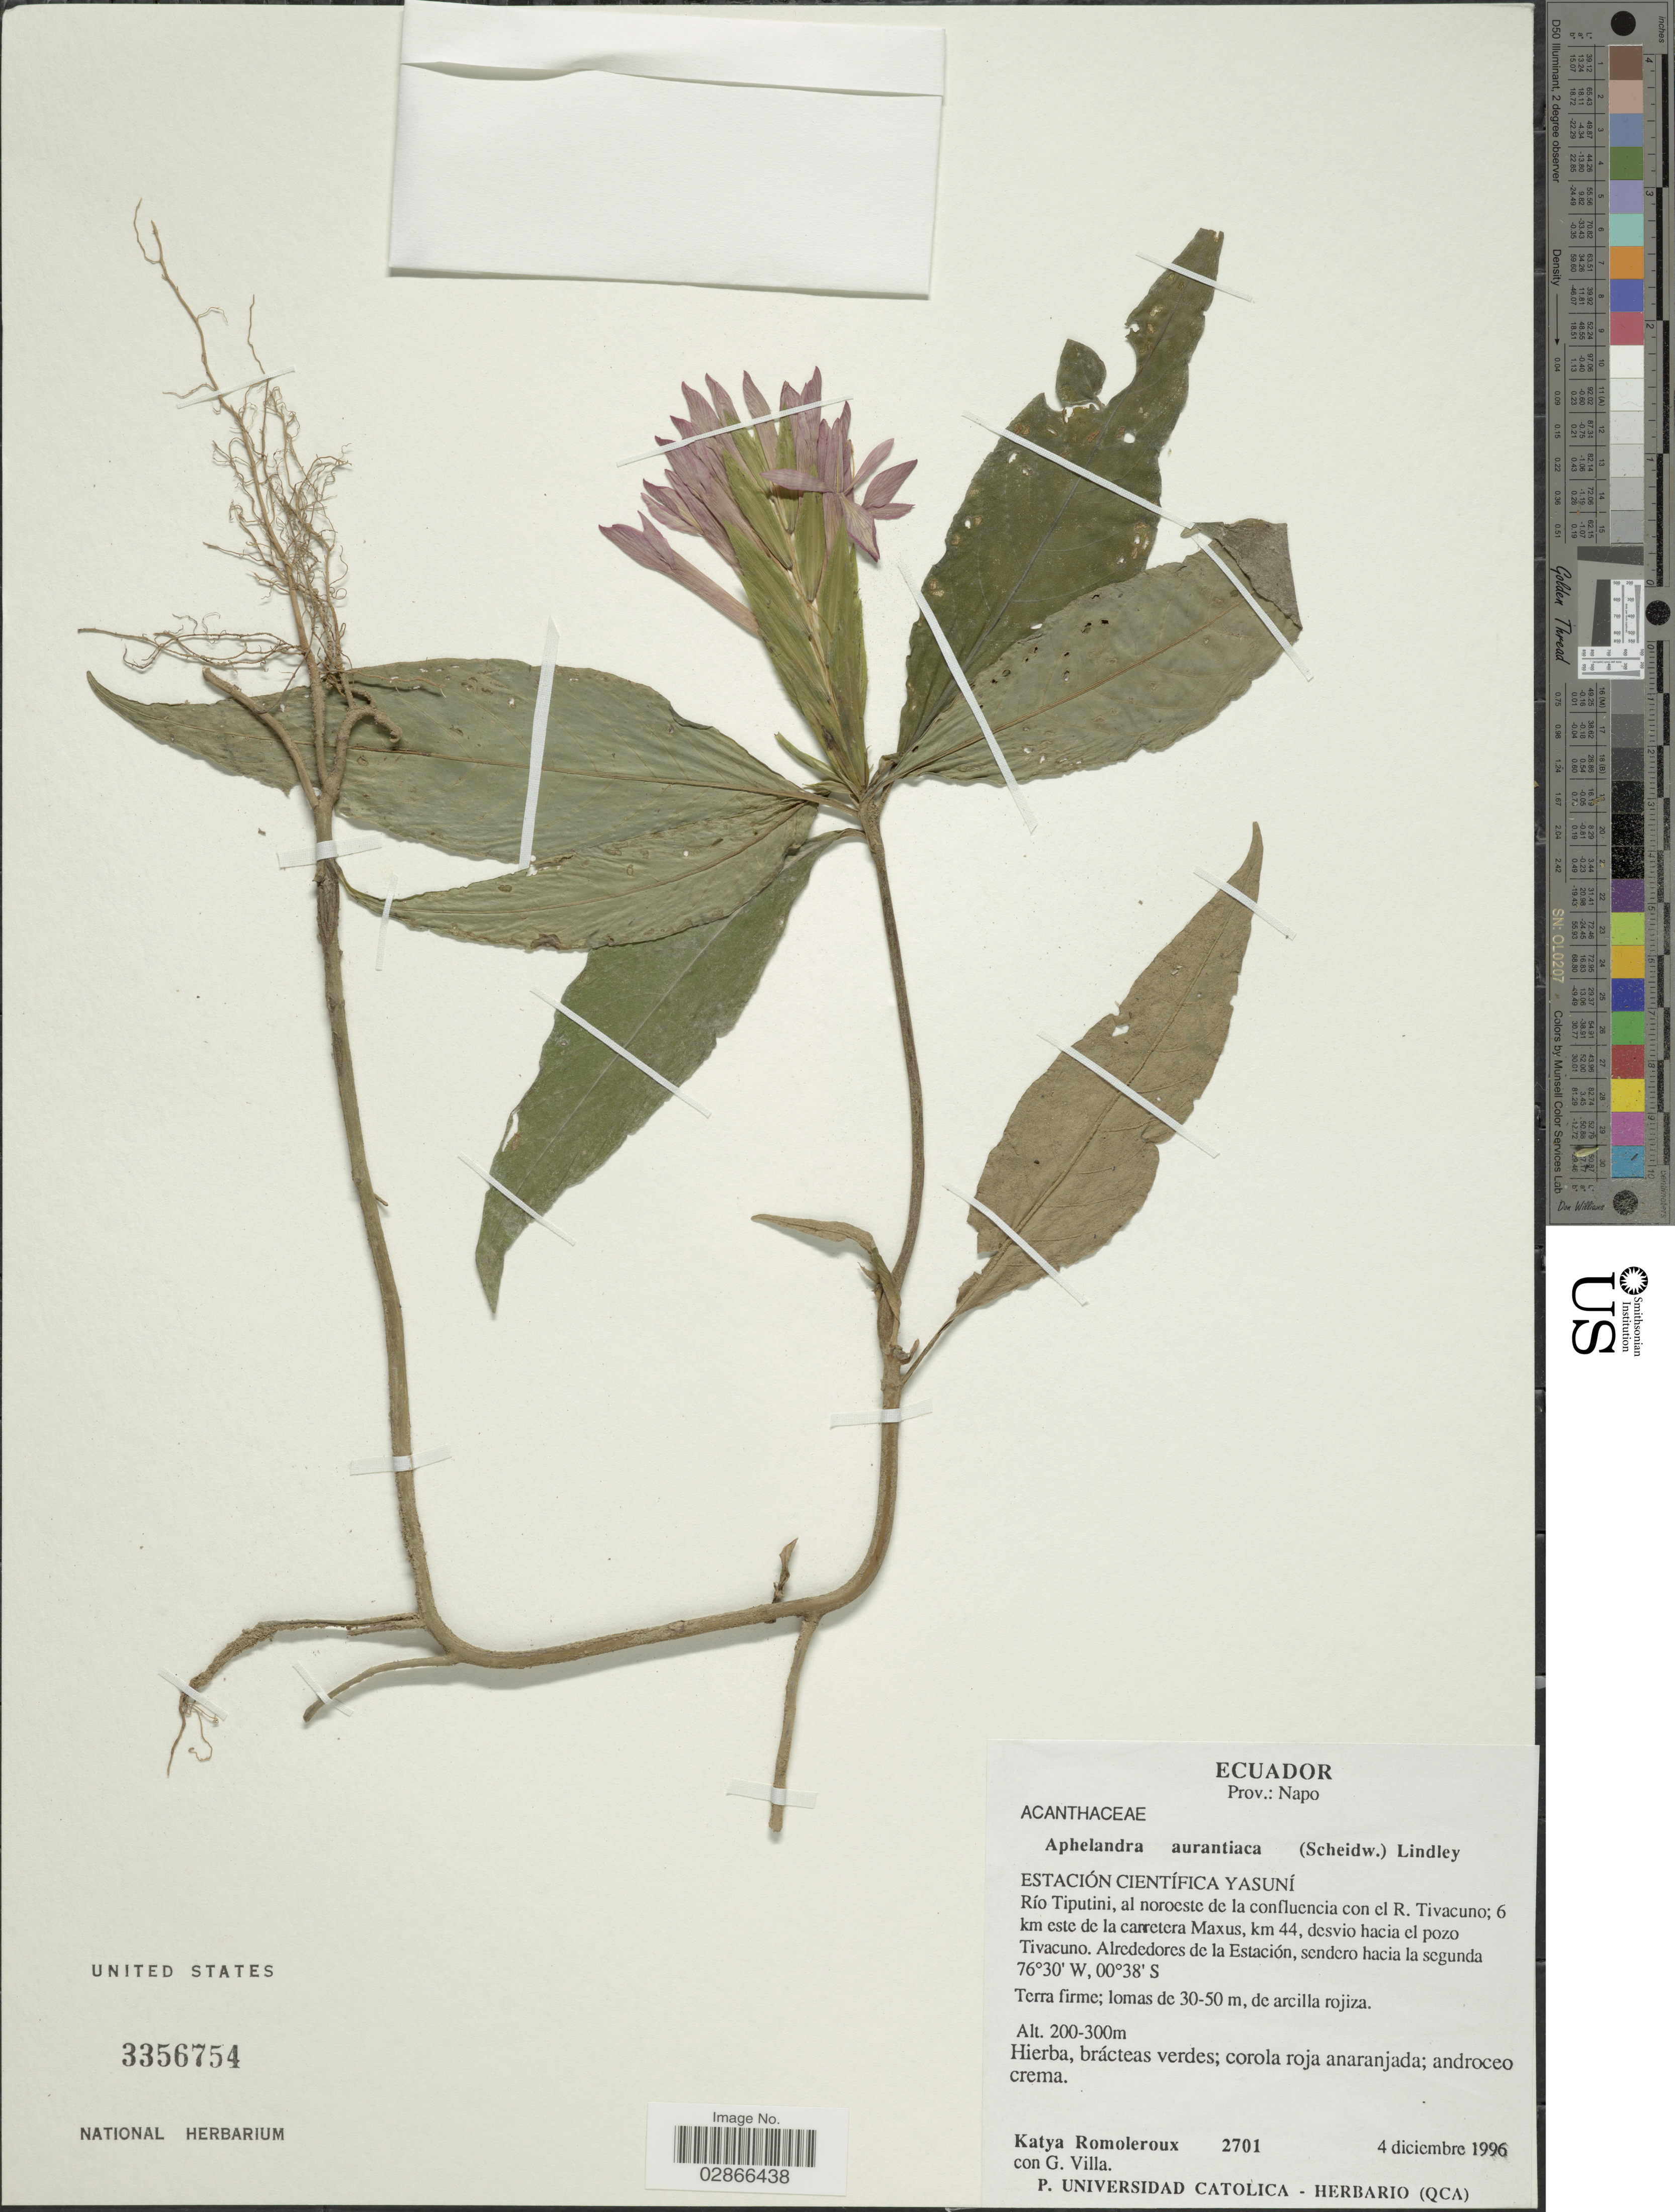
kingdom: Plantae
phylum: Tracheophyta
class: Magnoliopsida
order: Lamiales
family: Acanthaceae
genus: Aphelandra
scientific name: Aphelandra aurantiaca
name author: (Scheidw.) Lindl.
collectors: K. Romoleroux & G. Villa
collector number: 2701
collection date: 1996-12-04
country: Ecuador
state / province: Napo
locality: Estación Científica Yasuní. Río Tiputini, al noroeste de la confluencia con el R. Tivacuno; 6 km este de la carretera Maxus, km 44, desvio hacia el pozo Tivacuno. Alrededores de la Estación.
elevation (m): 200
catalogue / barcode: US 3356754